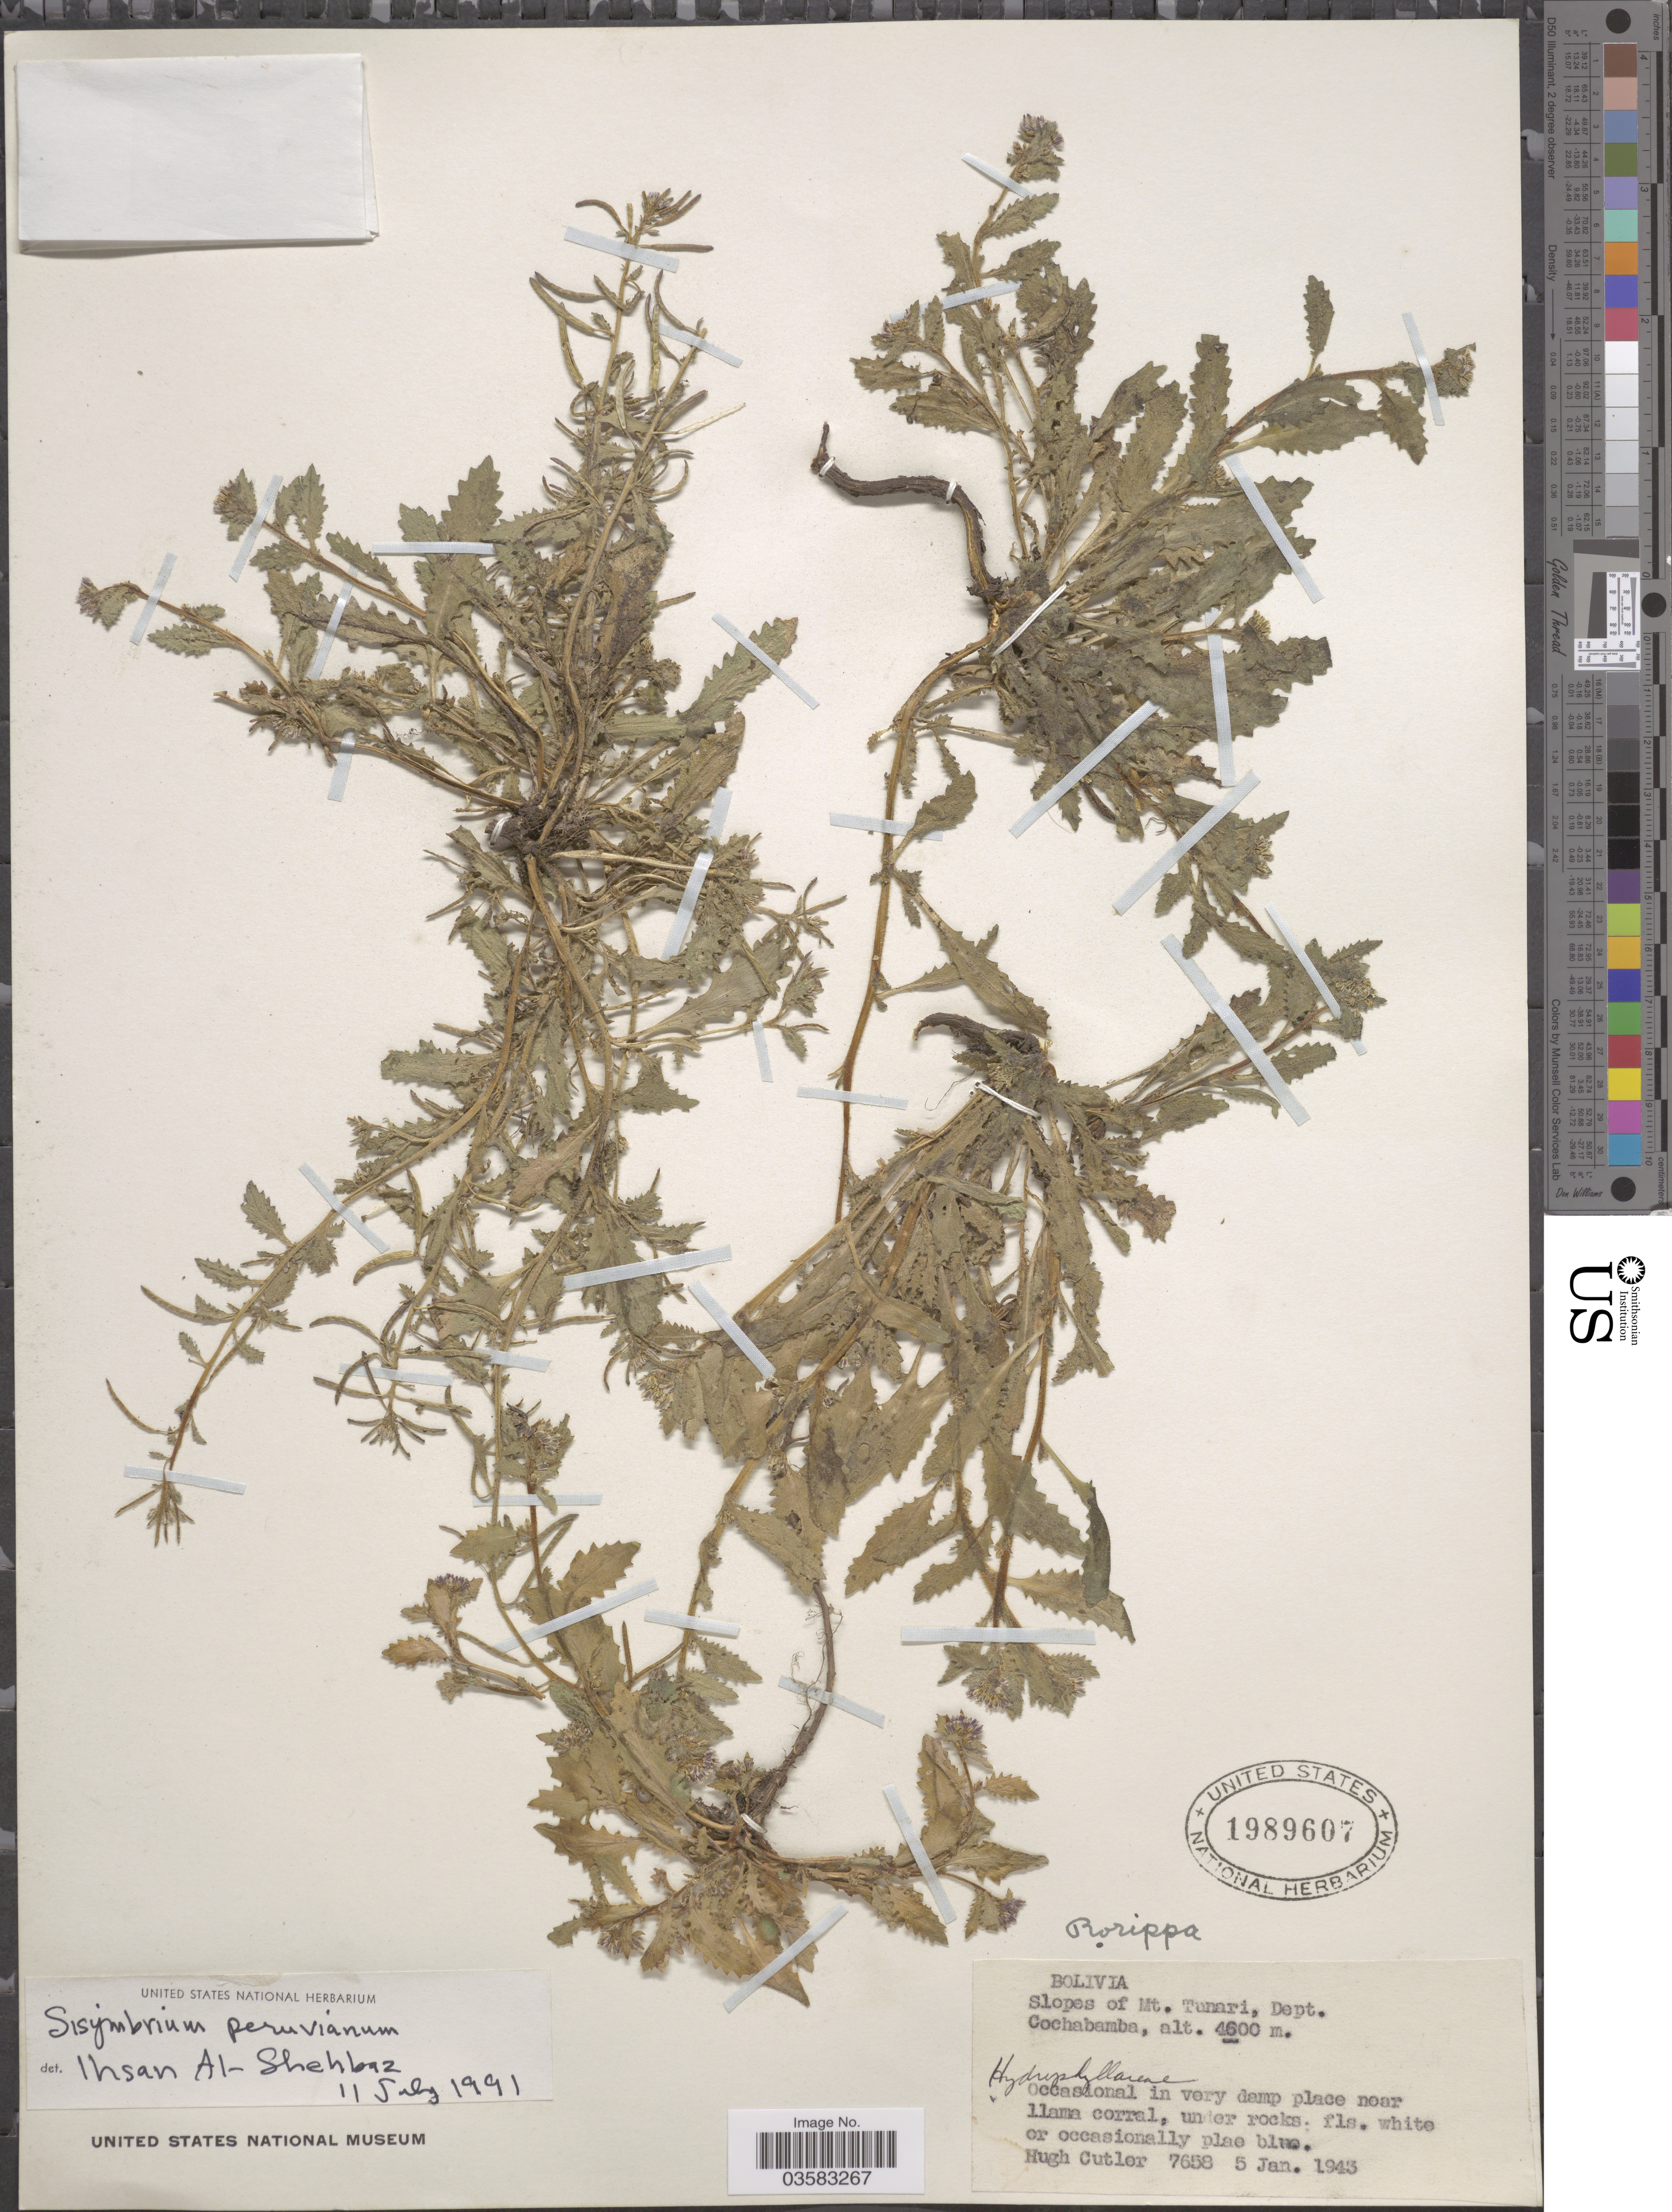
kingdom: Plantae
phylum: Tracheophyta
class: Magnoliopsida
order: Brassicales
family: Brassicaceae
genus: Sisymbrium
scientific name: Sisymbrium peruvianum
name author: DC.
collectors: H. C. Cutler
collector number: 7658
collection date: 1943-01-05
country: Bolivia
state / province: Cochabamba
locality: Slopes of Mt. Tunari, Dept. Cochabamba.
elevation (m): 4600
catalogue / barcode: US 1989607